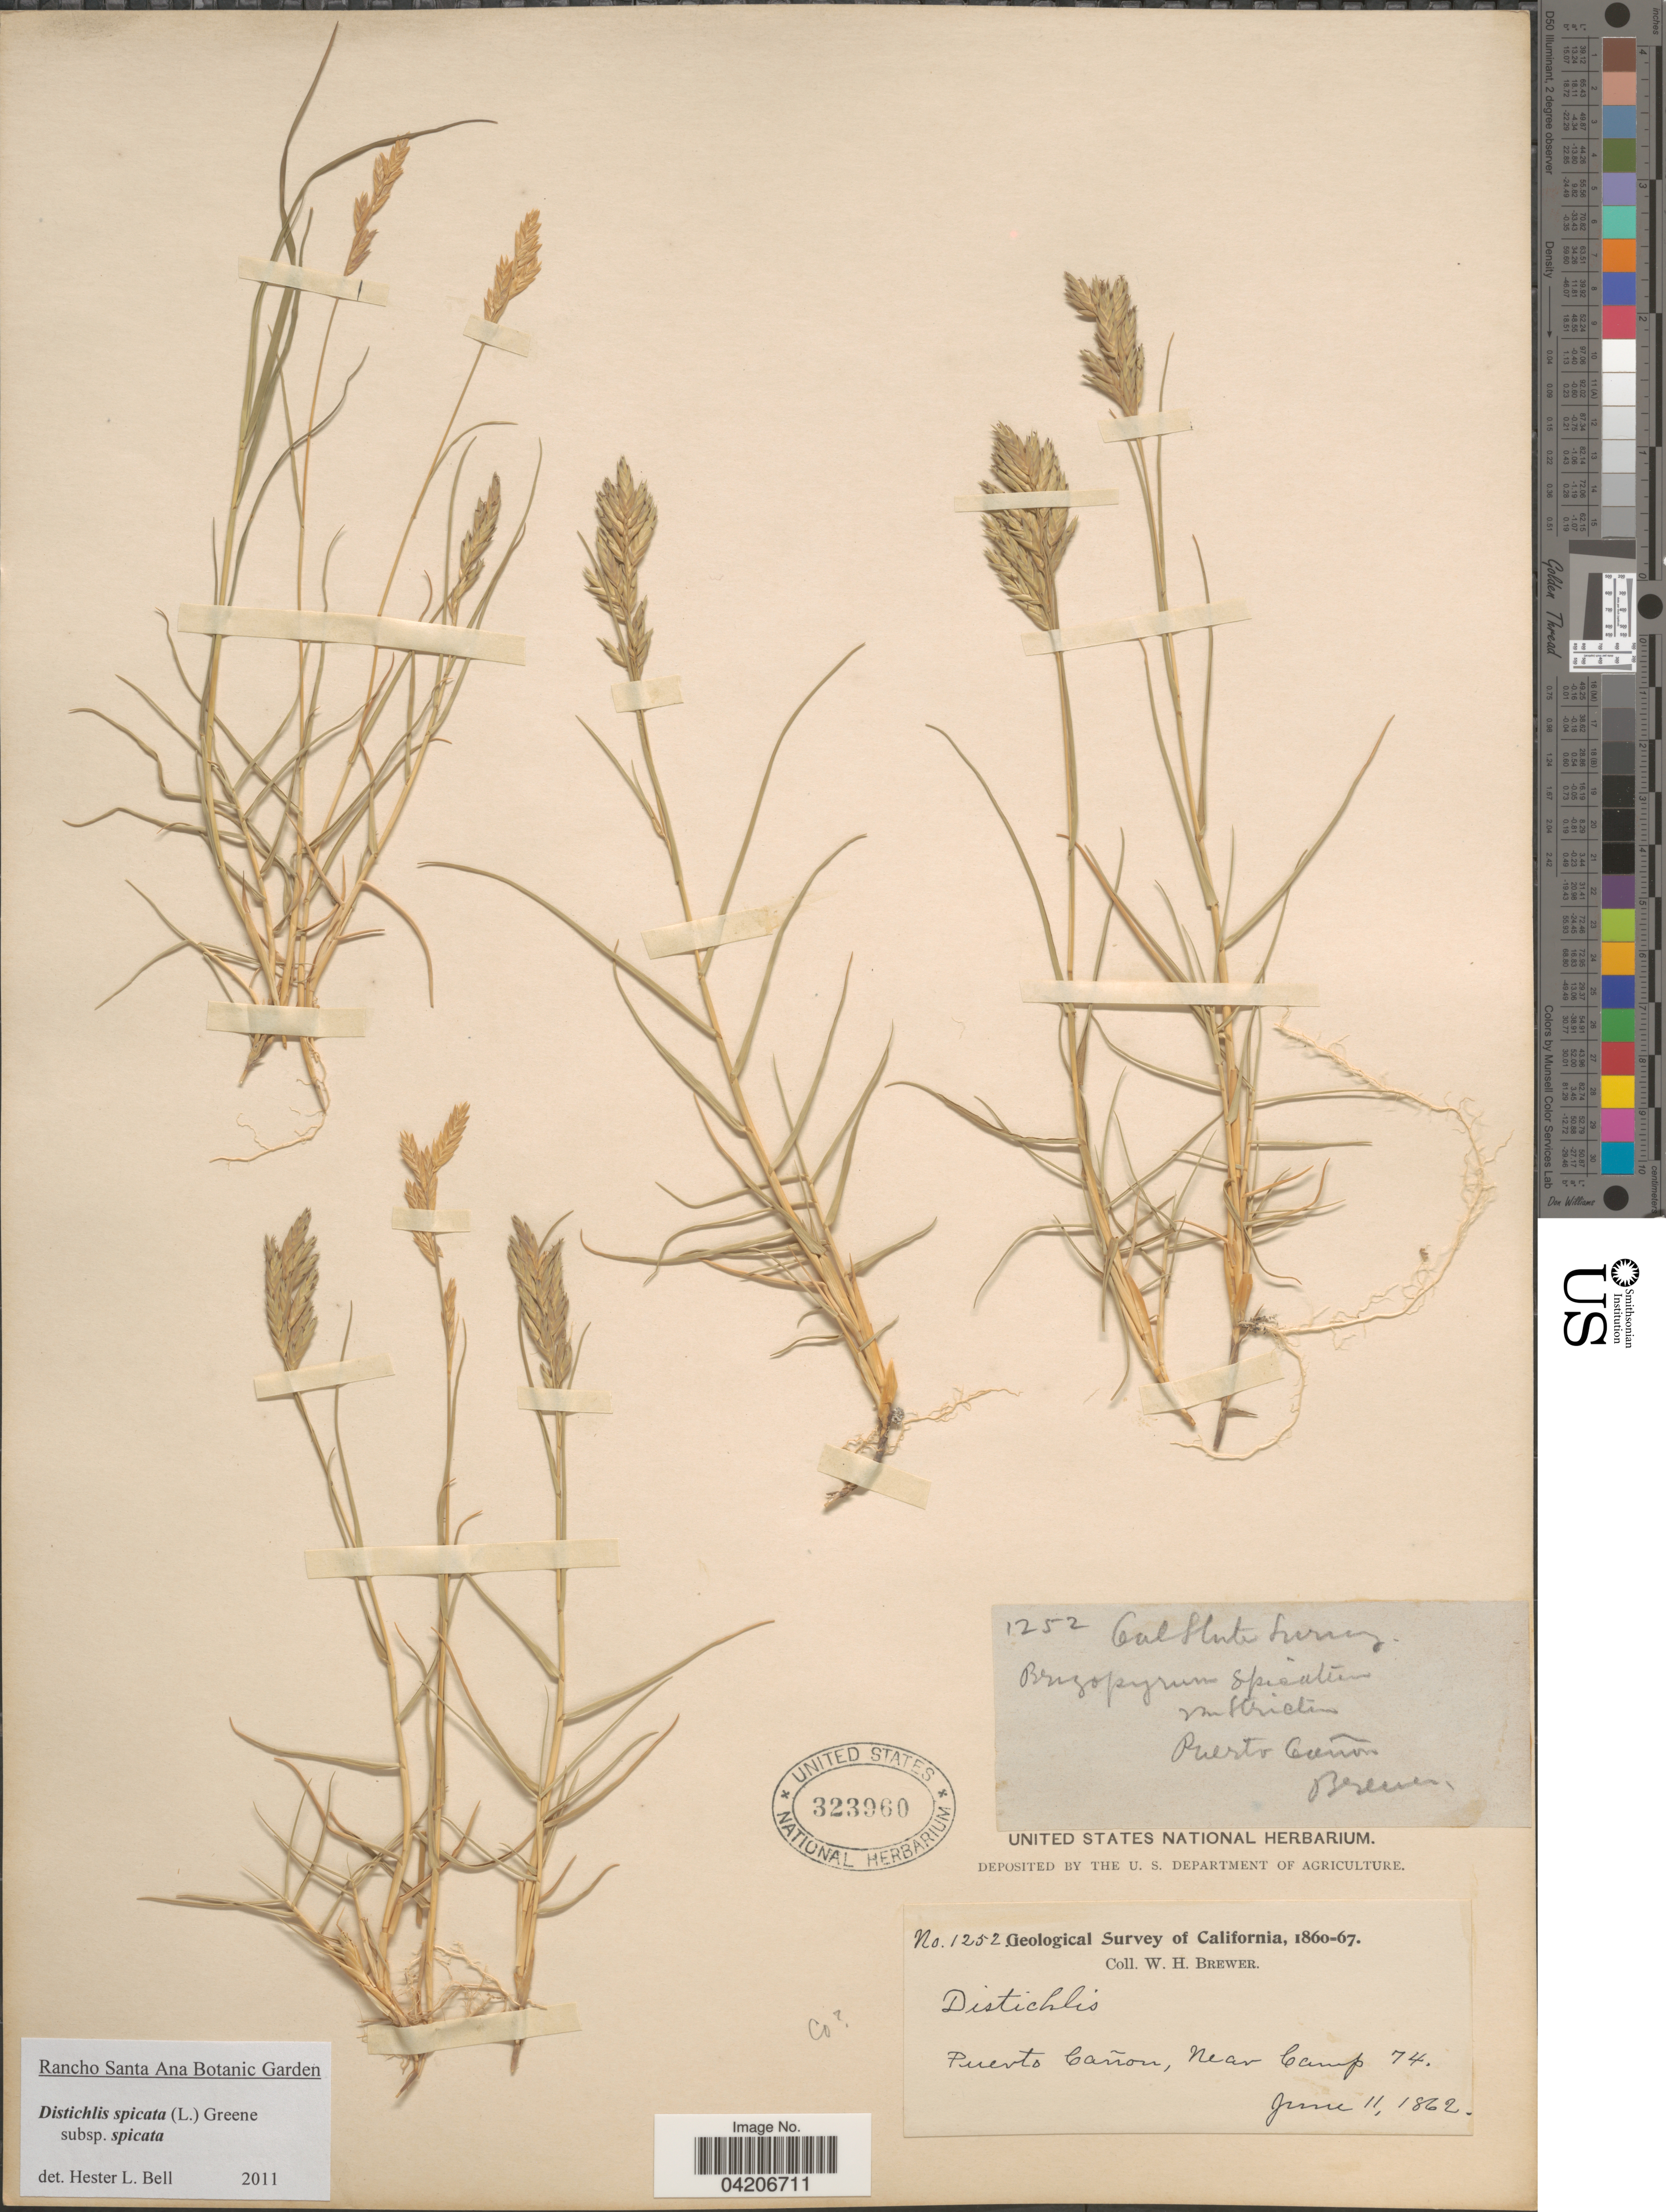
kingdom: Plantae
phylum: Tracheophyta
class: Liliopsida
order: Poales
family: Poaceae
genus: Distichlis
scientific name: Distichlis spicata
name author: (L.) Greene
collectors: W. H. Brewer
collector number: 1252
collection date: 1862-06-11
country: United States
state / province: California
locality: Geological survey of California, 1860-67. Puerto Cañon, Near Camp 74.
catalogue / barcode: US 323960